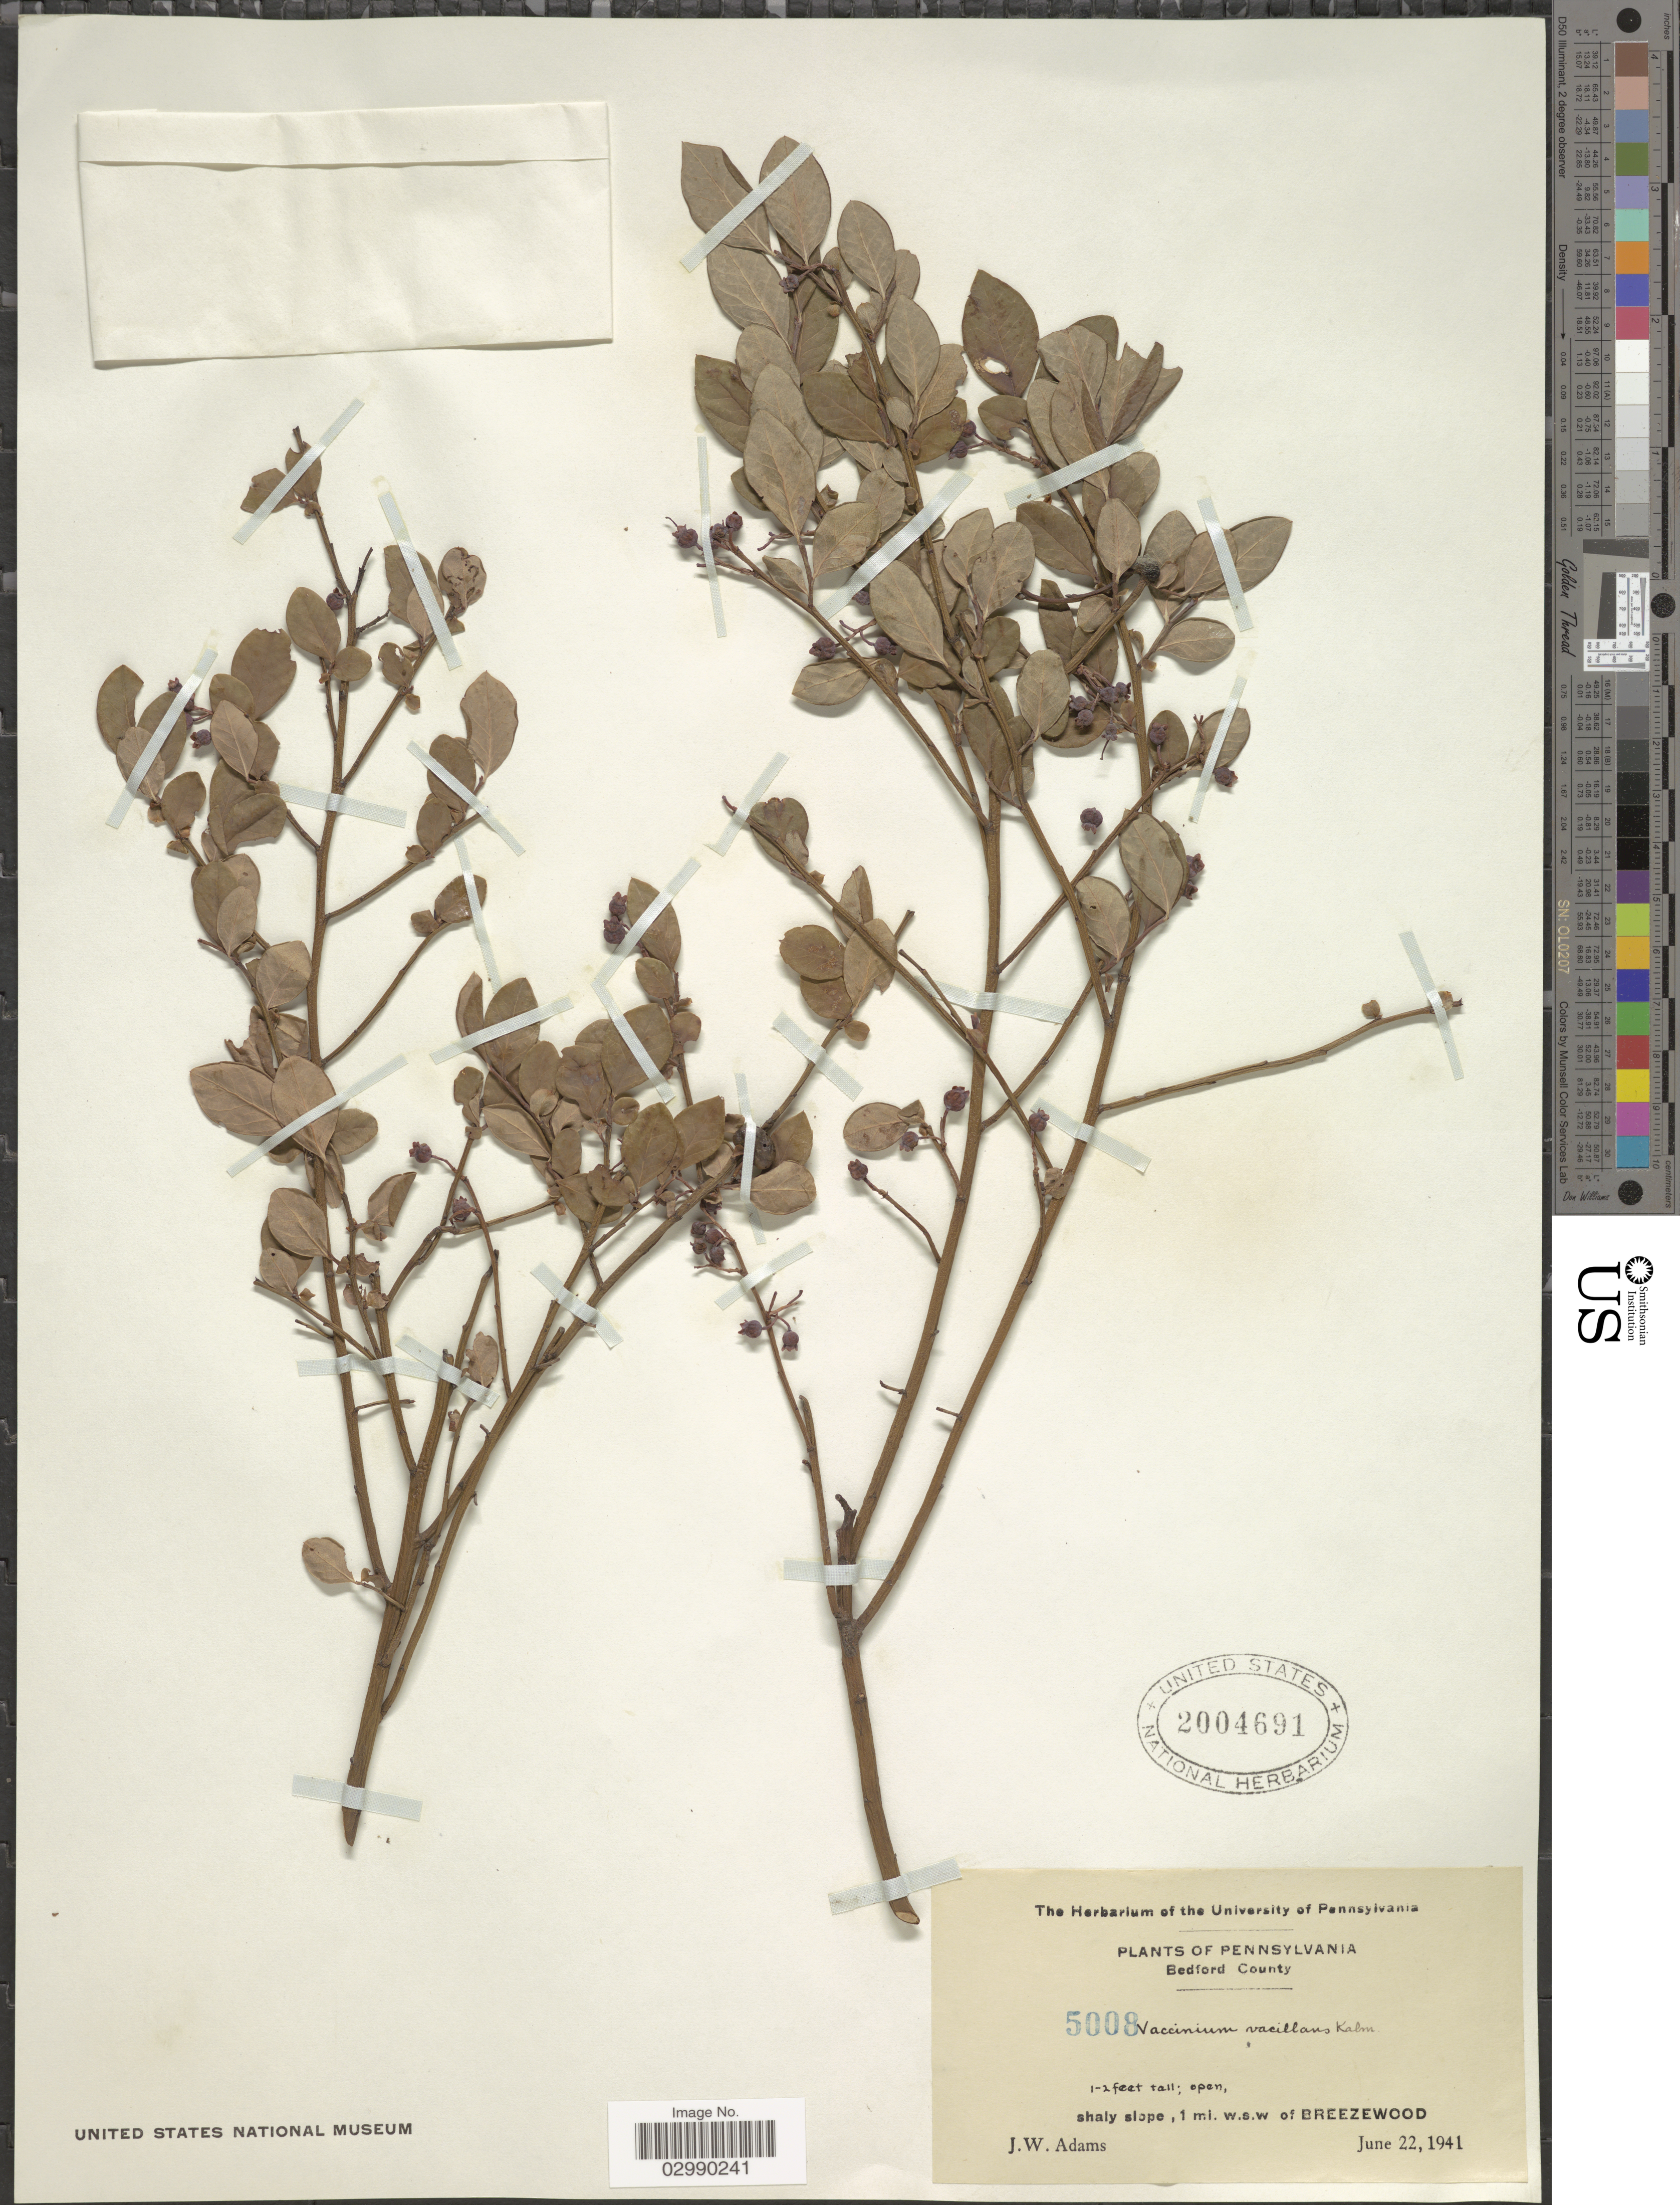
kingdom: Plantae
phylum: Tracheophyta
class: Magnoliopsida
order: Ericales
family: Ericaceae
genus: Vaccinium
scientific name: Vaccinium vacillans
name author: Kalm ex Torr.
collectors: J. Adams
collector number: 5008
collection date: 1941-06-20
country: United States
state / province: Pennsylvania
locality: Bedford County, Shaly slope, 1 mi. w.s.w. of Breezewood.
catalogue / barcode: US 2004691